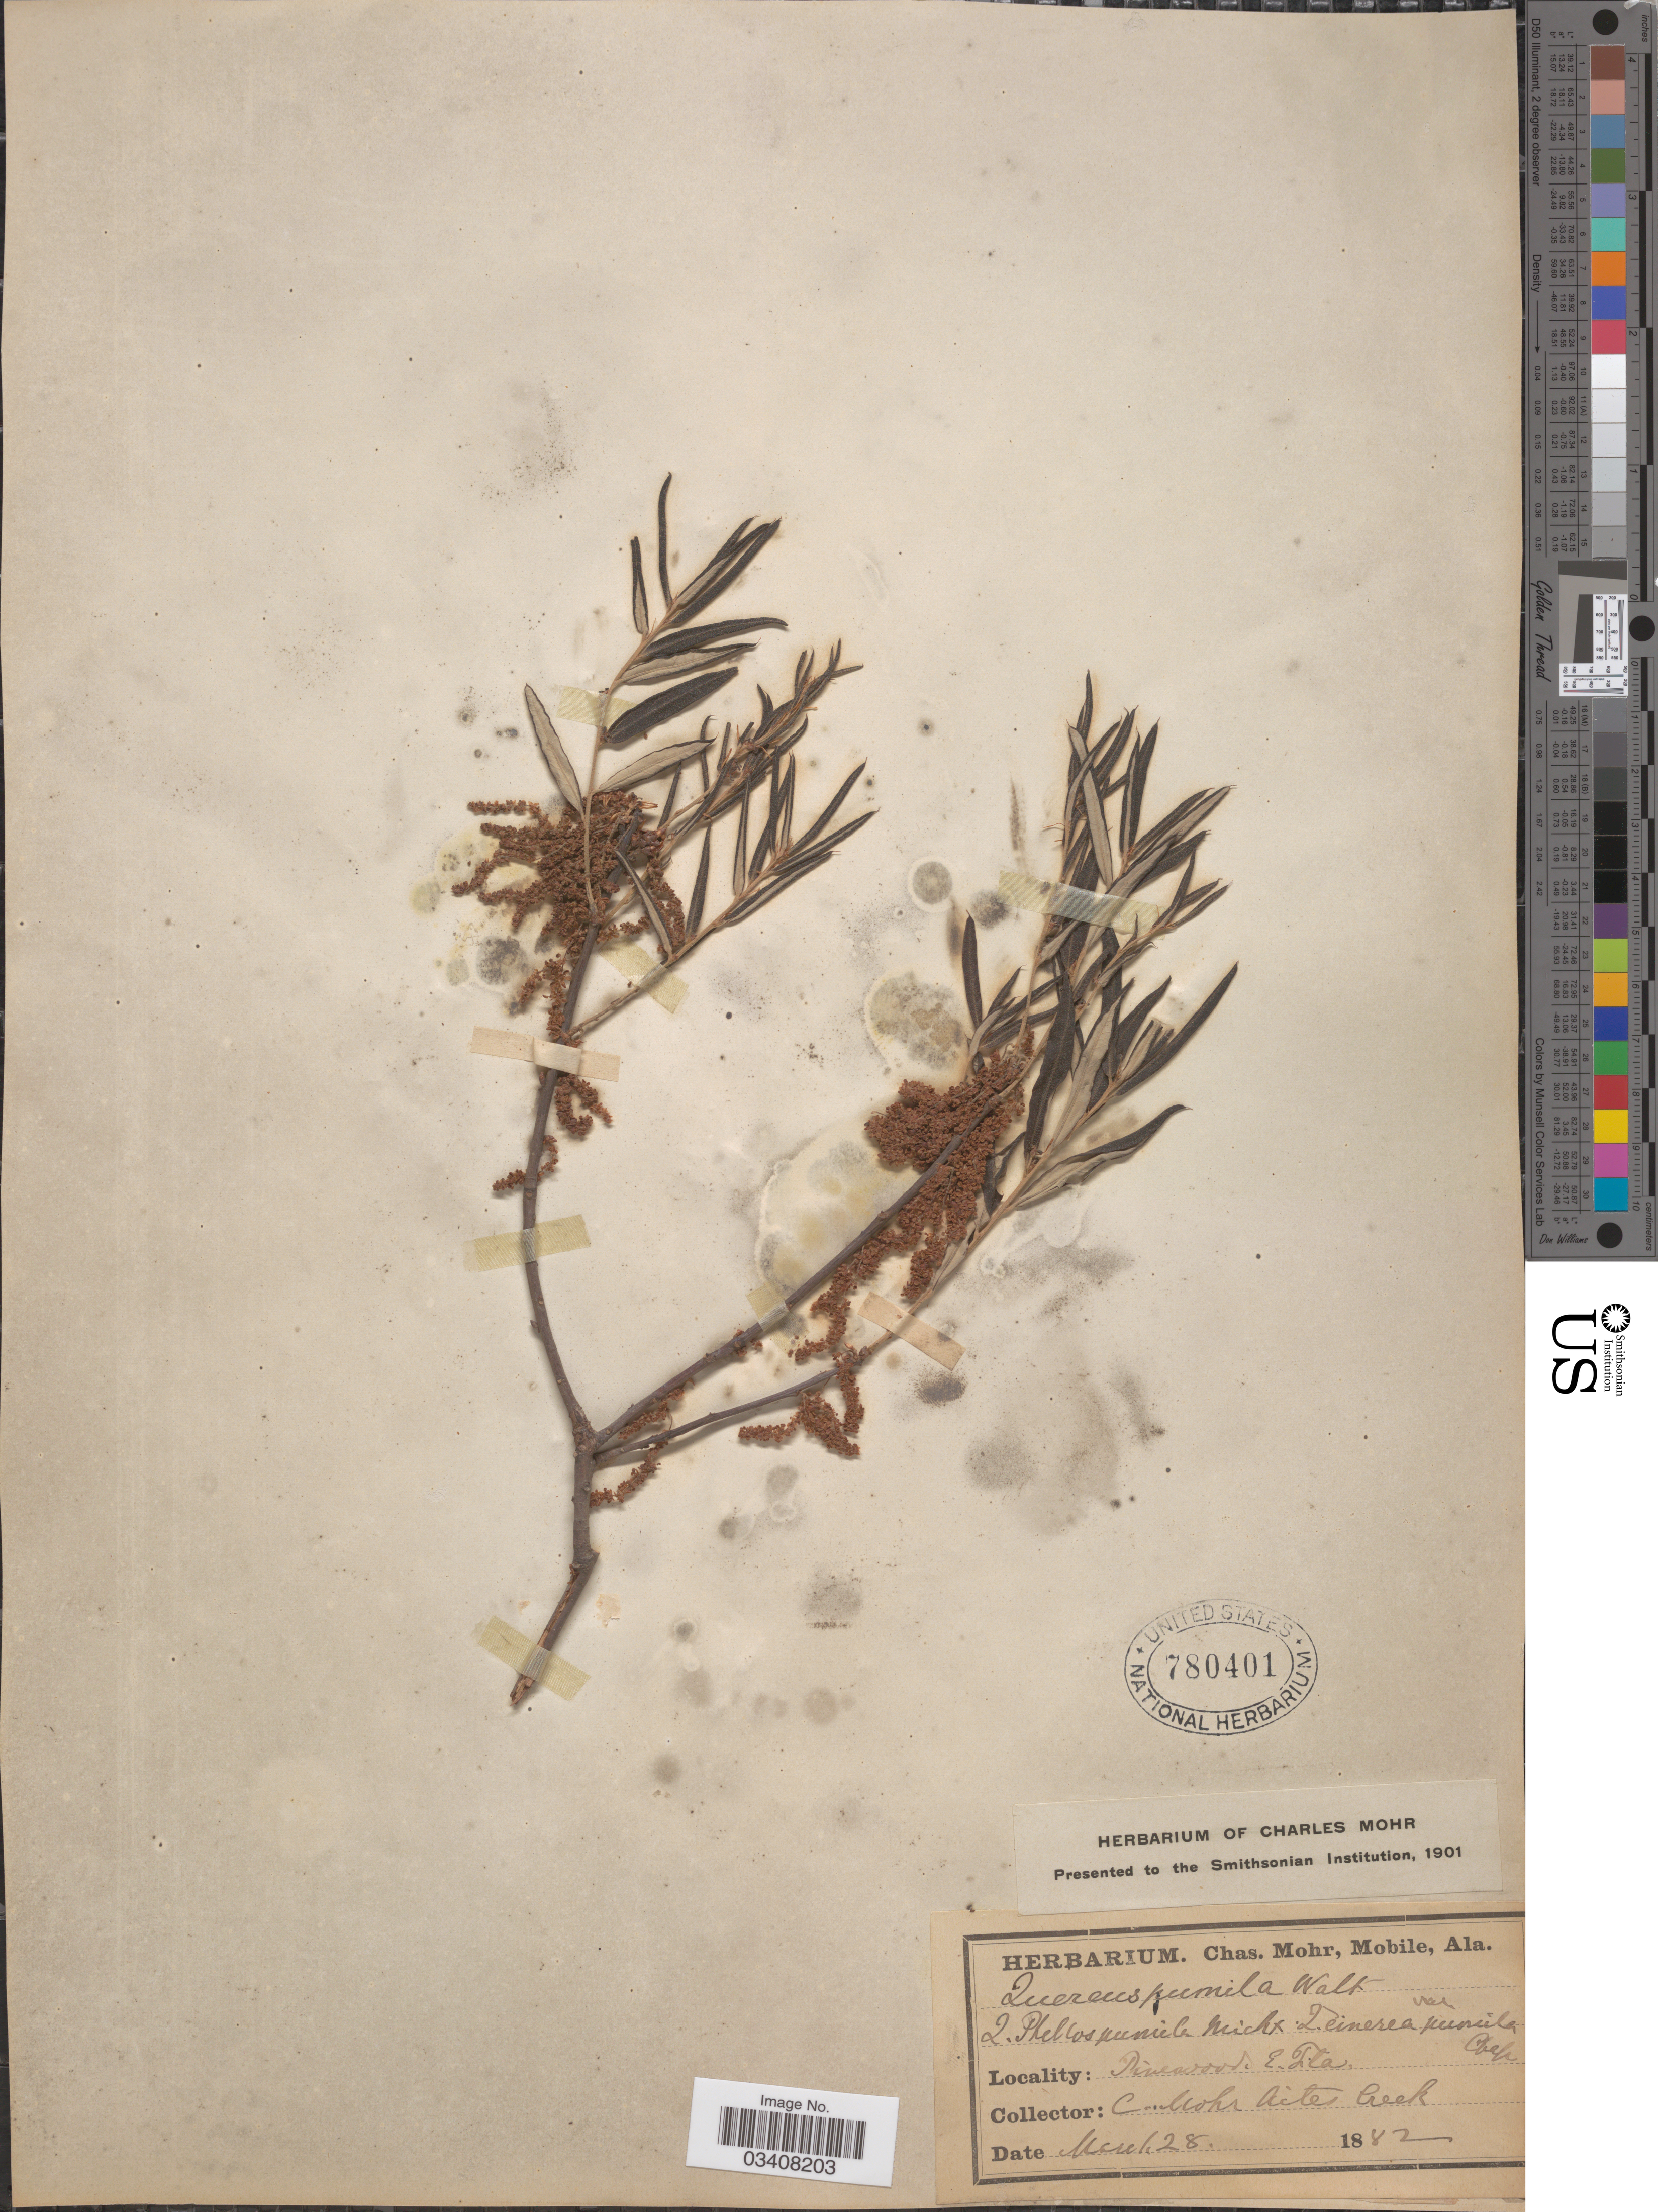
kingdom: Plantae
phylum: Tracheophyta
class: Magnoliopsida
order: Fagales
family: Fagaceae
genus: Quercus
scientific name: Quercus pumila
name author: Walter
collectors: Mohr, C. T. (herbarium)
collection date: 1882-03-28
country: United States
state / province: Florida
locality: E. Fla. Aites Creek.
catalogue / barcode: US 780401